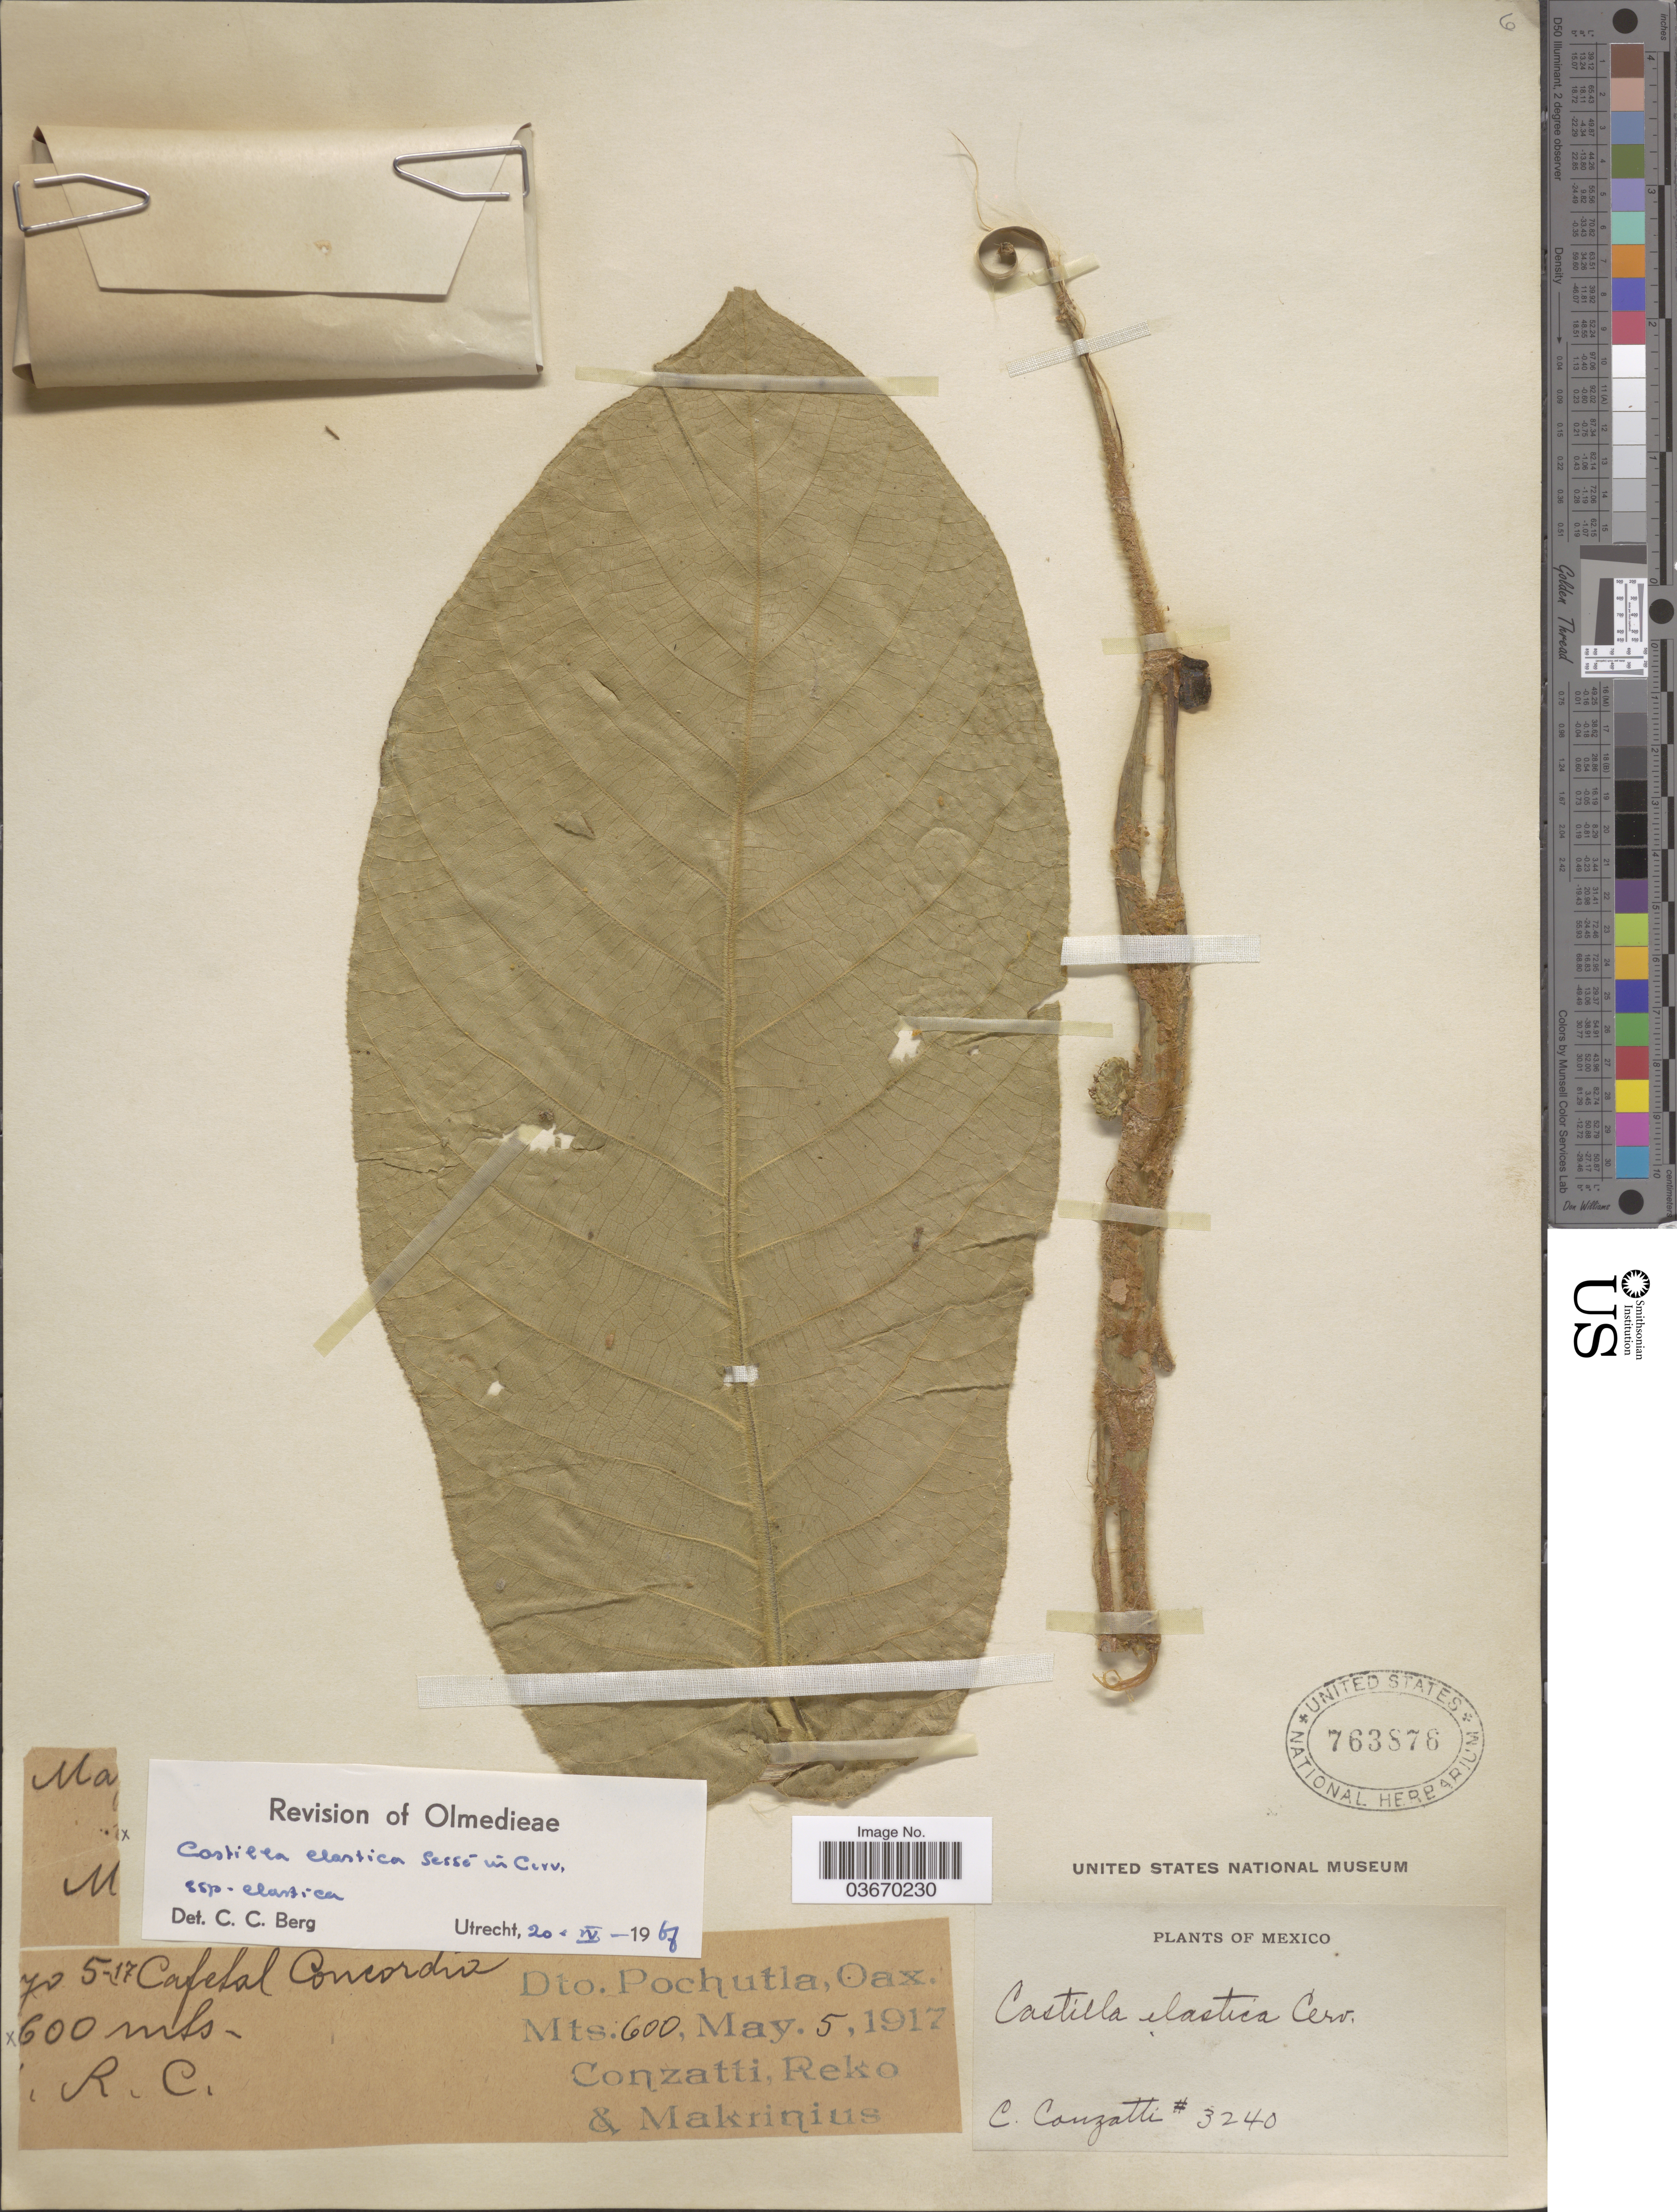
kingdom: Plantae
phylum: Tracheophyta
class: Magnoliopsida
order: Rosales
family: Moraceae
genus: Castilla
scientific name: Castilla elastica subsp. elastica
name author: Sessé ex Cerv.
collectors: C. Conzatti, -. Reko & -. Makrinius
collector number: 3240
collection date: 1917-05-05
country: Mexico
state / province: Oaxaca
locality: Cafetal Concordia. Dto. Pochutla, Oax.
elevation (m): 600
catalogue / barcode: US 763876